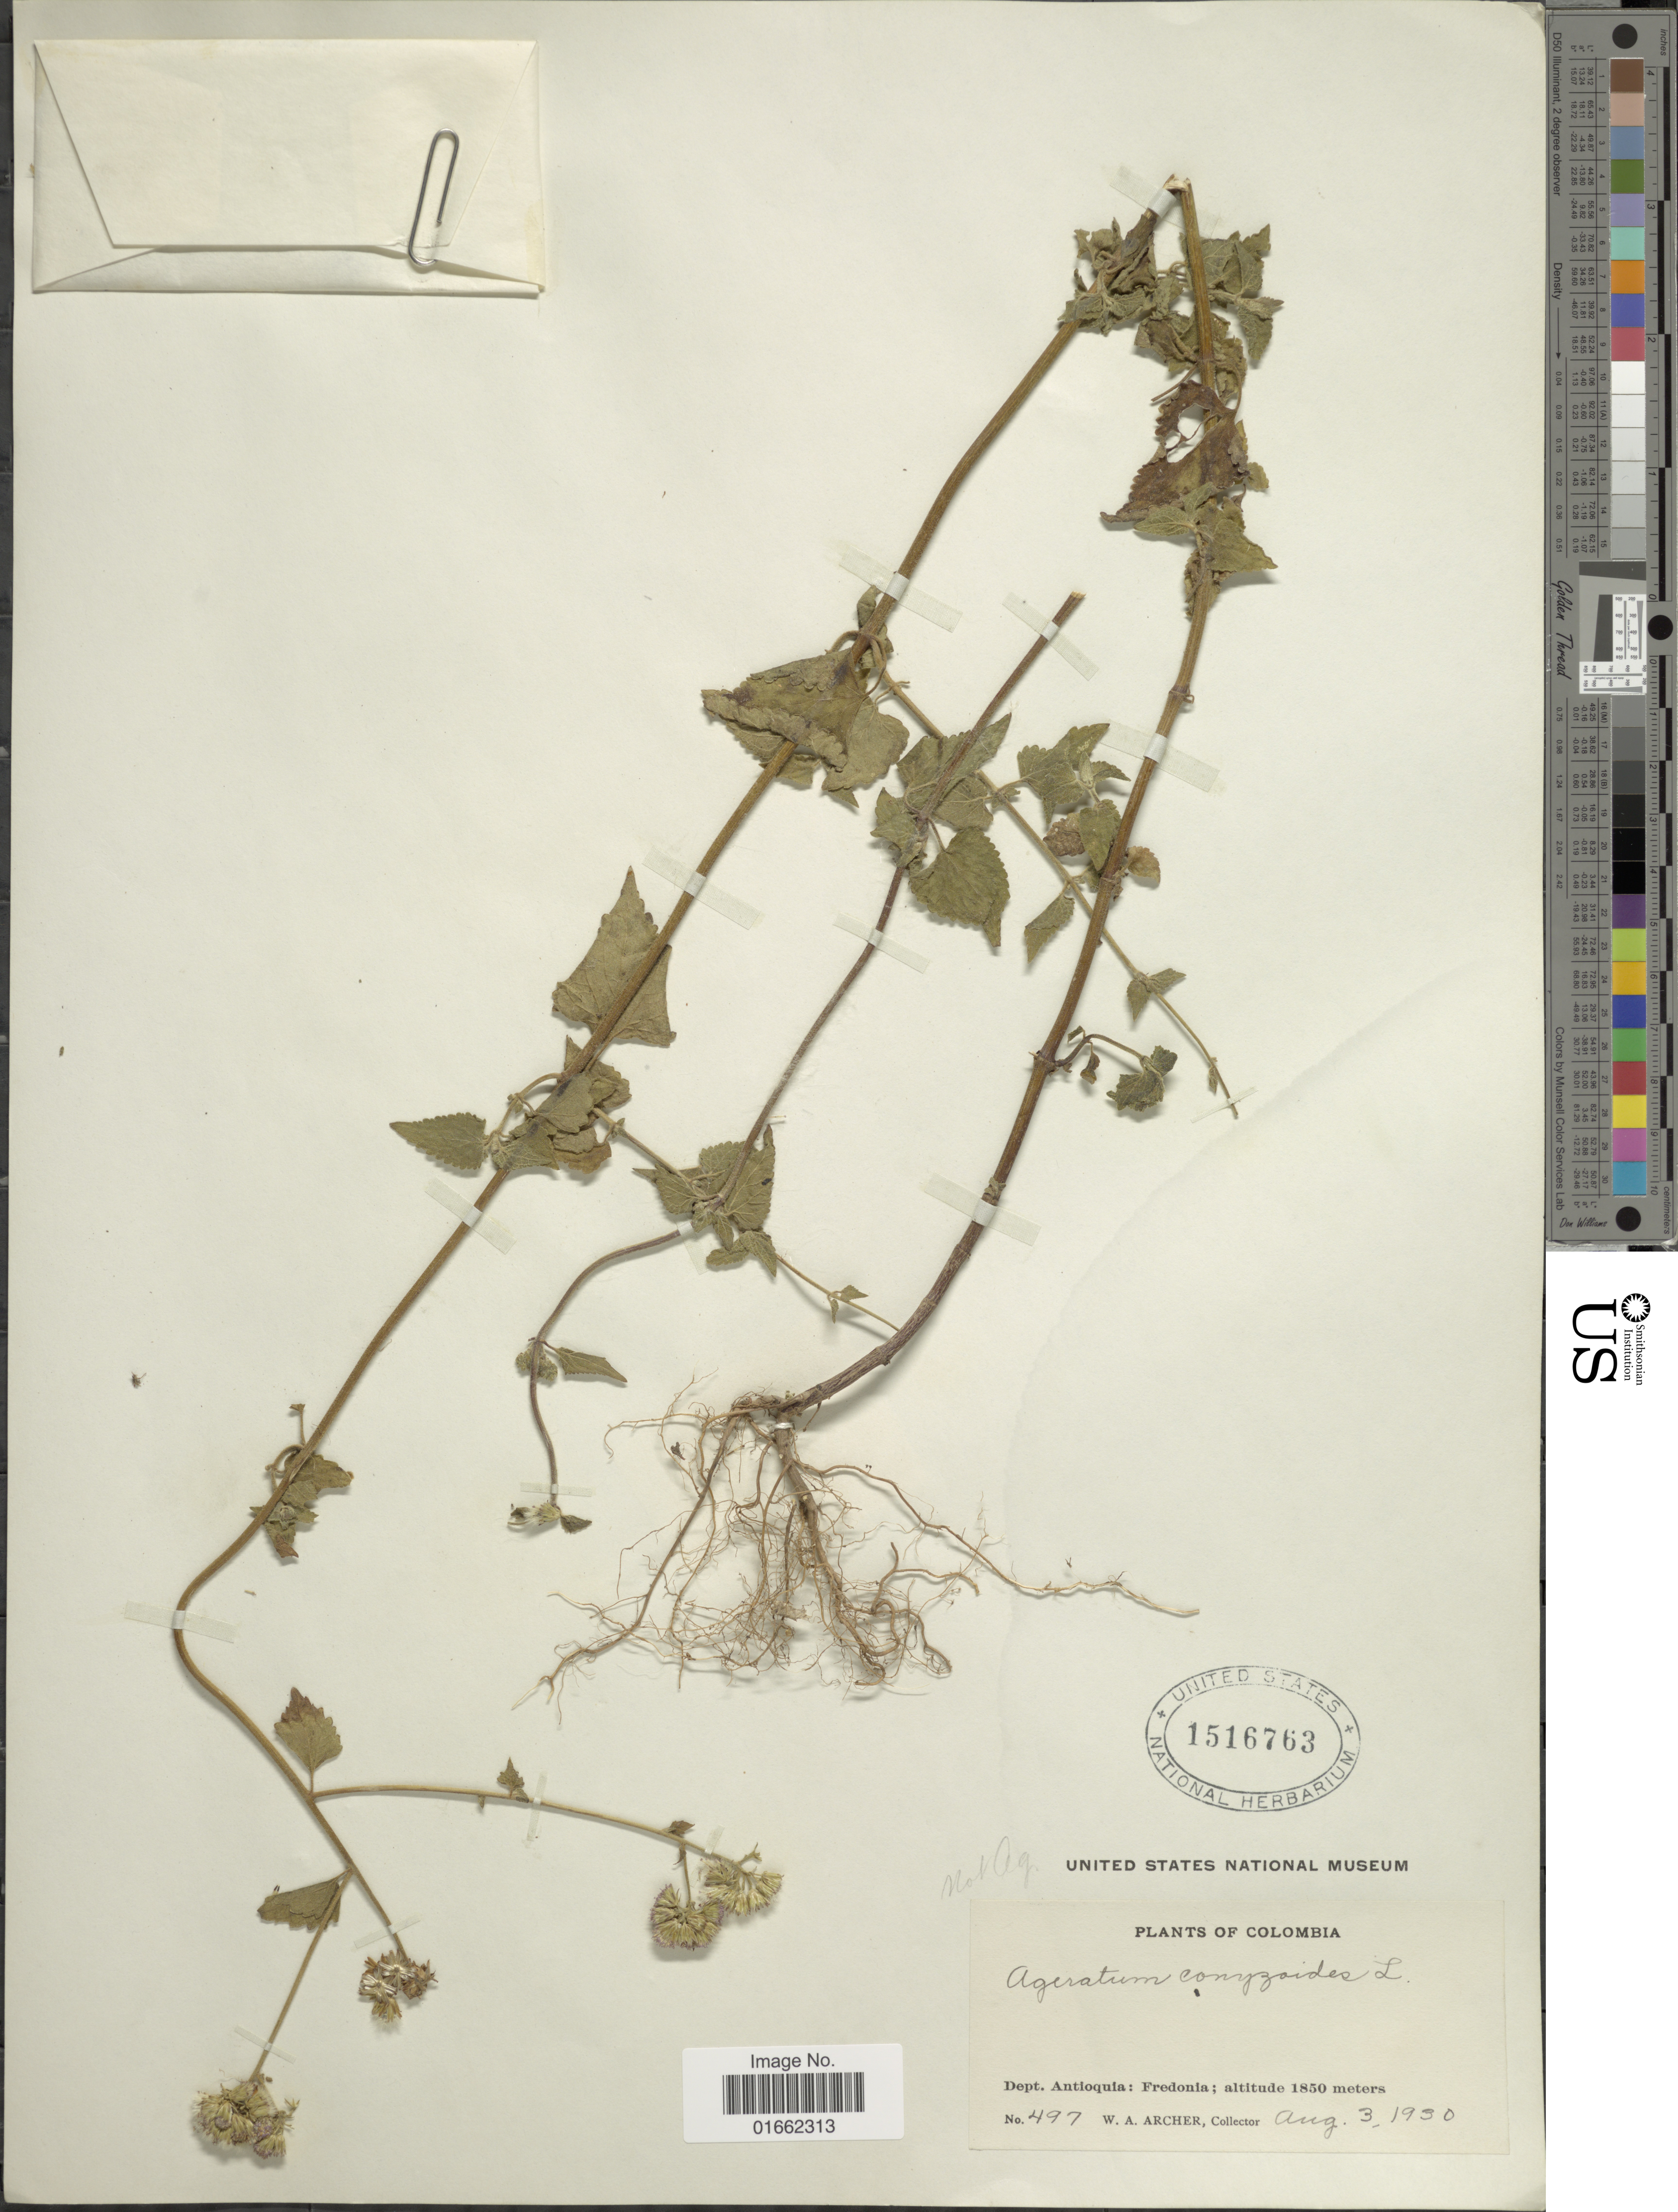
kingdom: Plantae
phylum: Tracheophyta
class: Magnoliopsida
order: Asterales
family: Asteraceae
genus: Fleischmannia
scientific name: Fleischmannia pycnocephala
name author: (Less.) R.M. King & H. Rob.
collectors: W. A. Archer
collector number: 497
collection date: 1930-08-03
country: Colombia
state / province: Antioquia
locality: Dept. Antioquia: Fredonia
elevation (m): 1850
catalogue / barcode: US 1516763